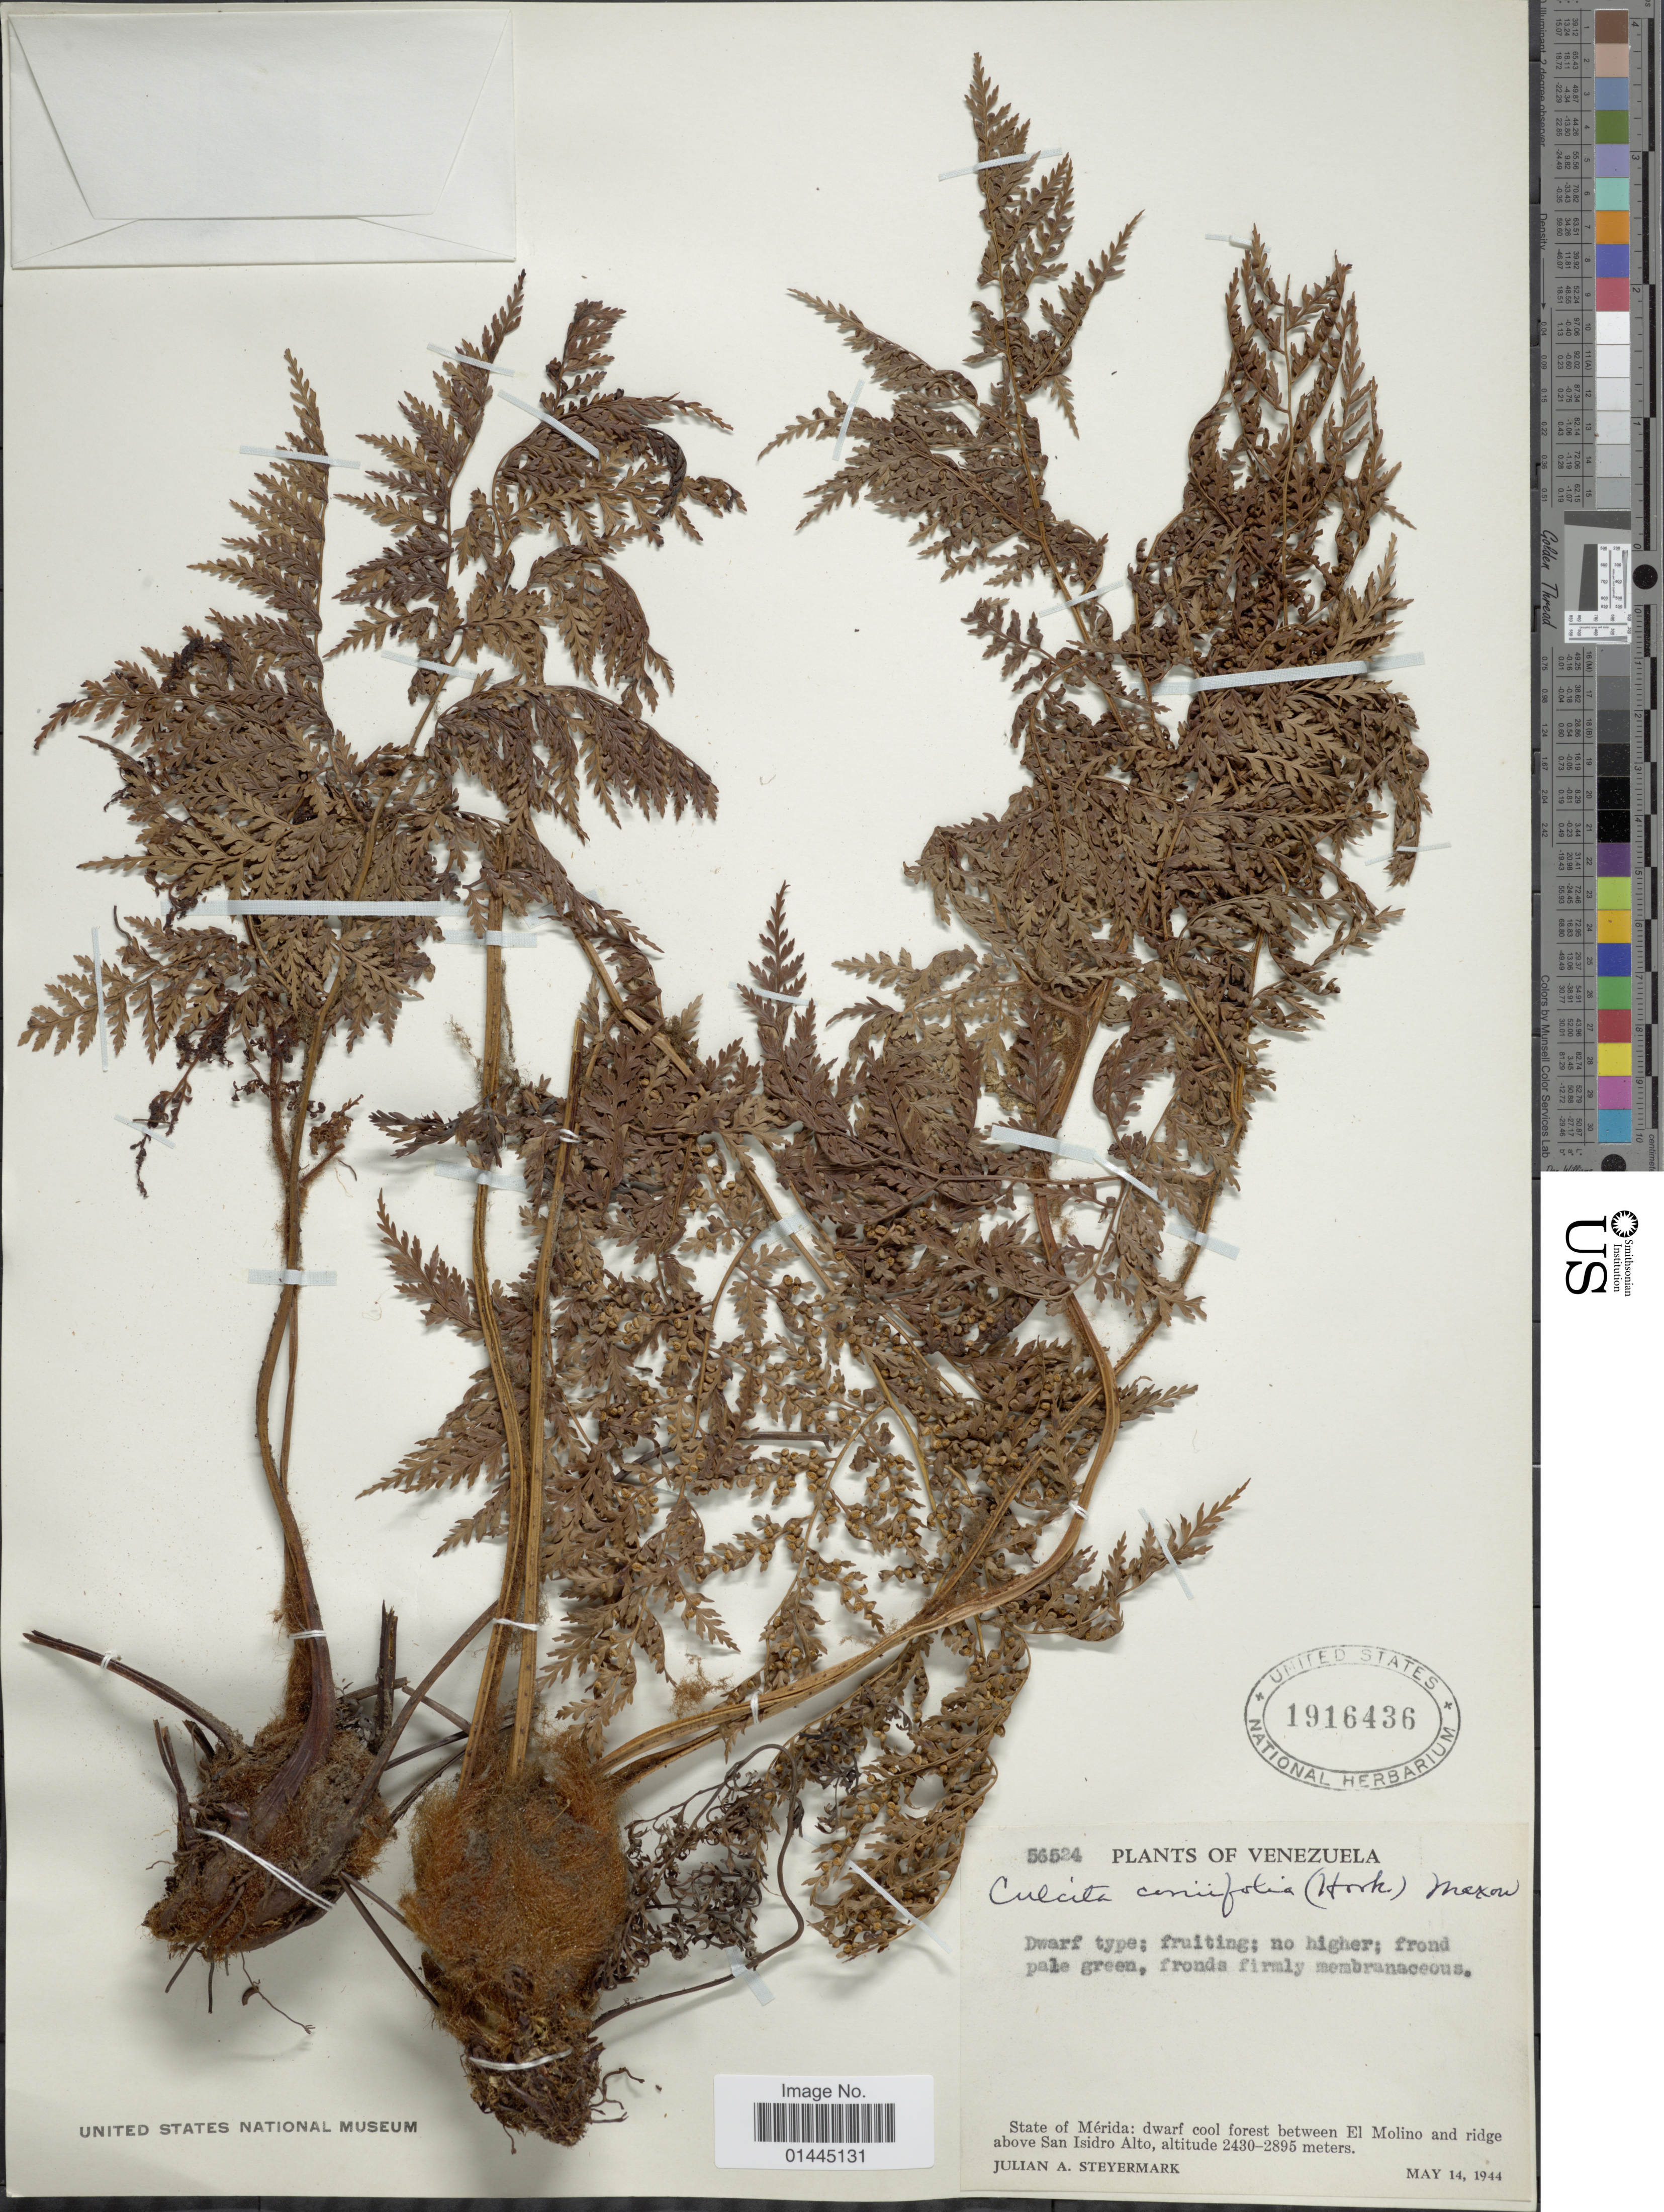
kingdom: Plantae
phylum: Tracheophyta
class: Polypodiopsida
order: Cyatheales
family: Culcitaceae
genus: Culcita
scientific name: Culcita coniifolia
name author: (Hook.) Maxon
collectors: J. Steyermark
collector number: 56524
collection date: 1944-05-14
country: Venezuela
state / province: Mérida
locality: Dwarf cool forest between El Molino and ridge above San Isidro Alto.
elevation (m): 2430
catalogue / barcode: US 1916436